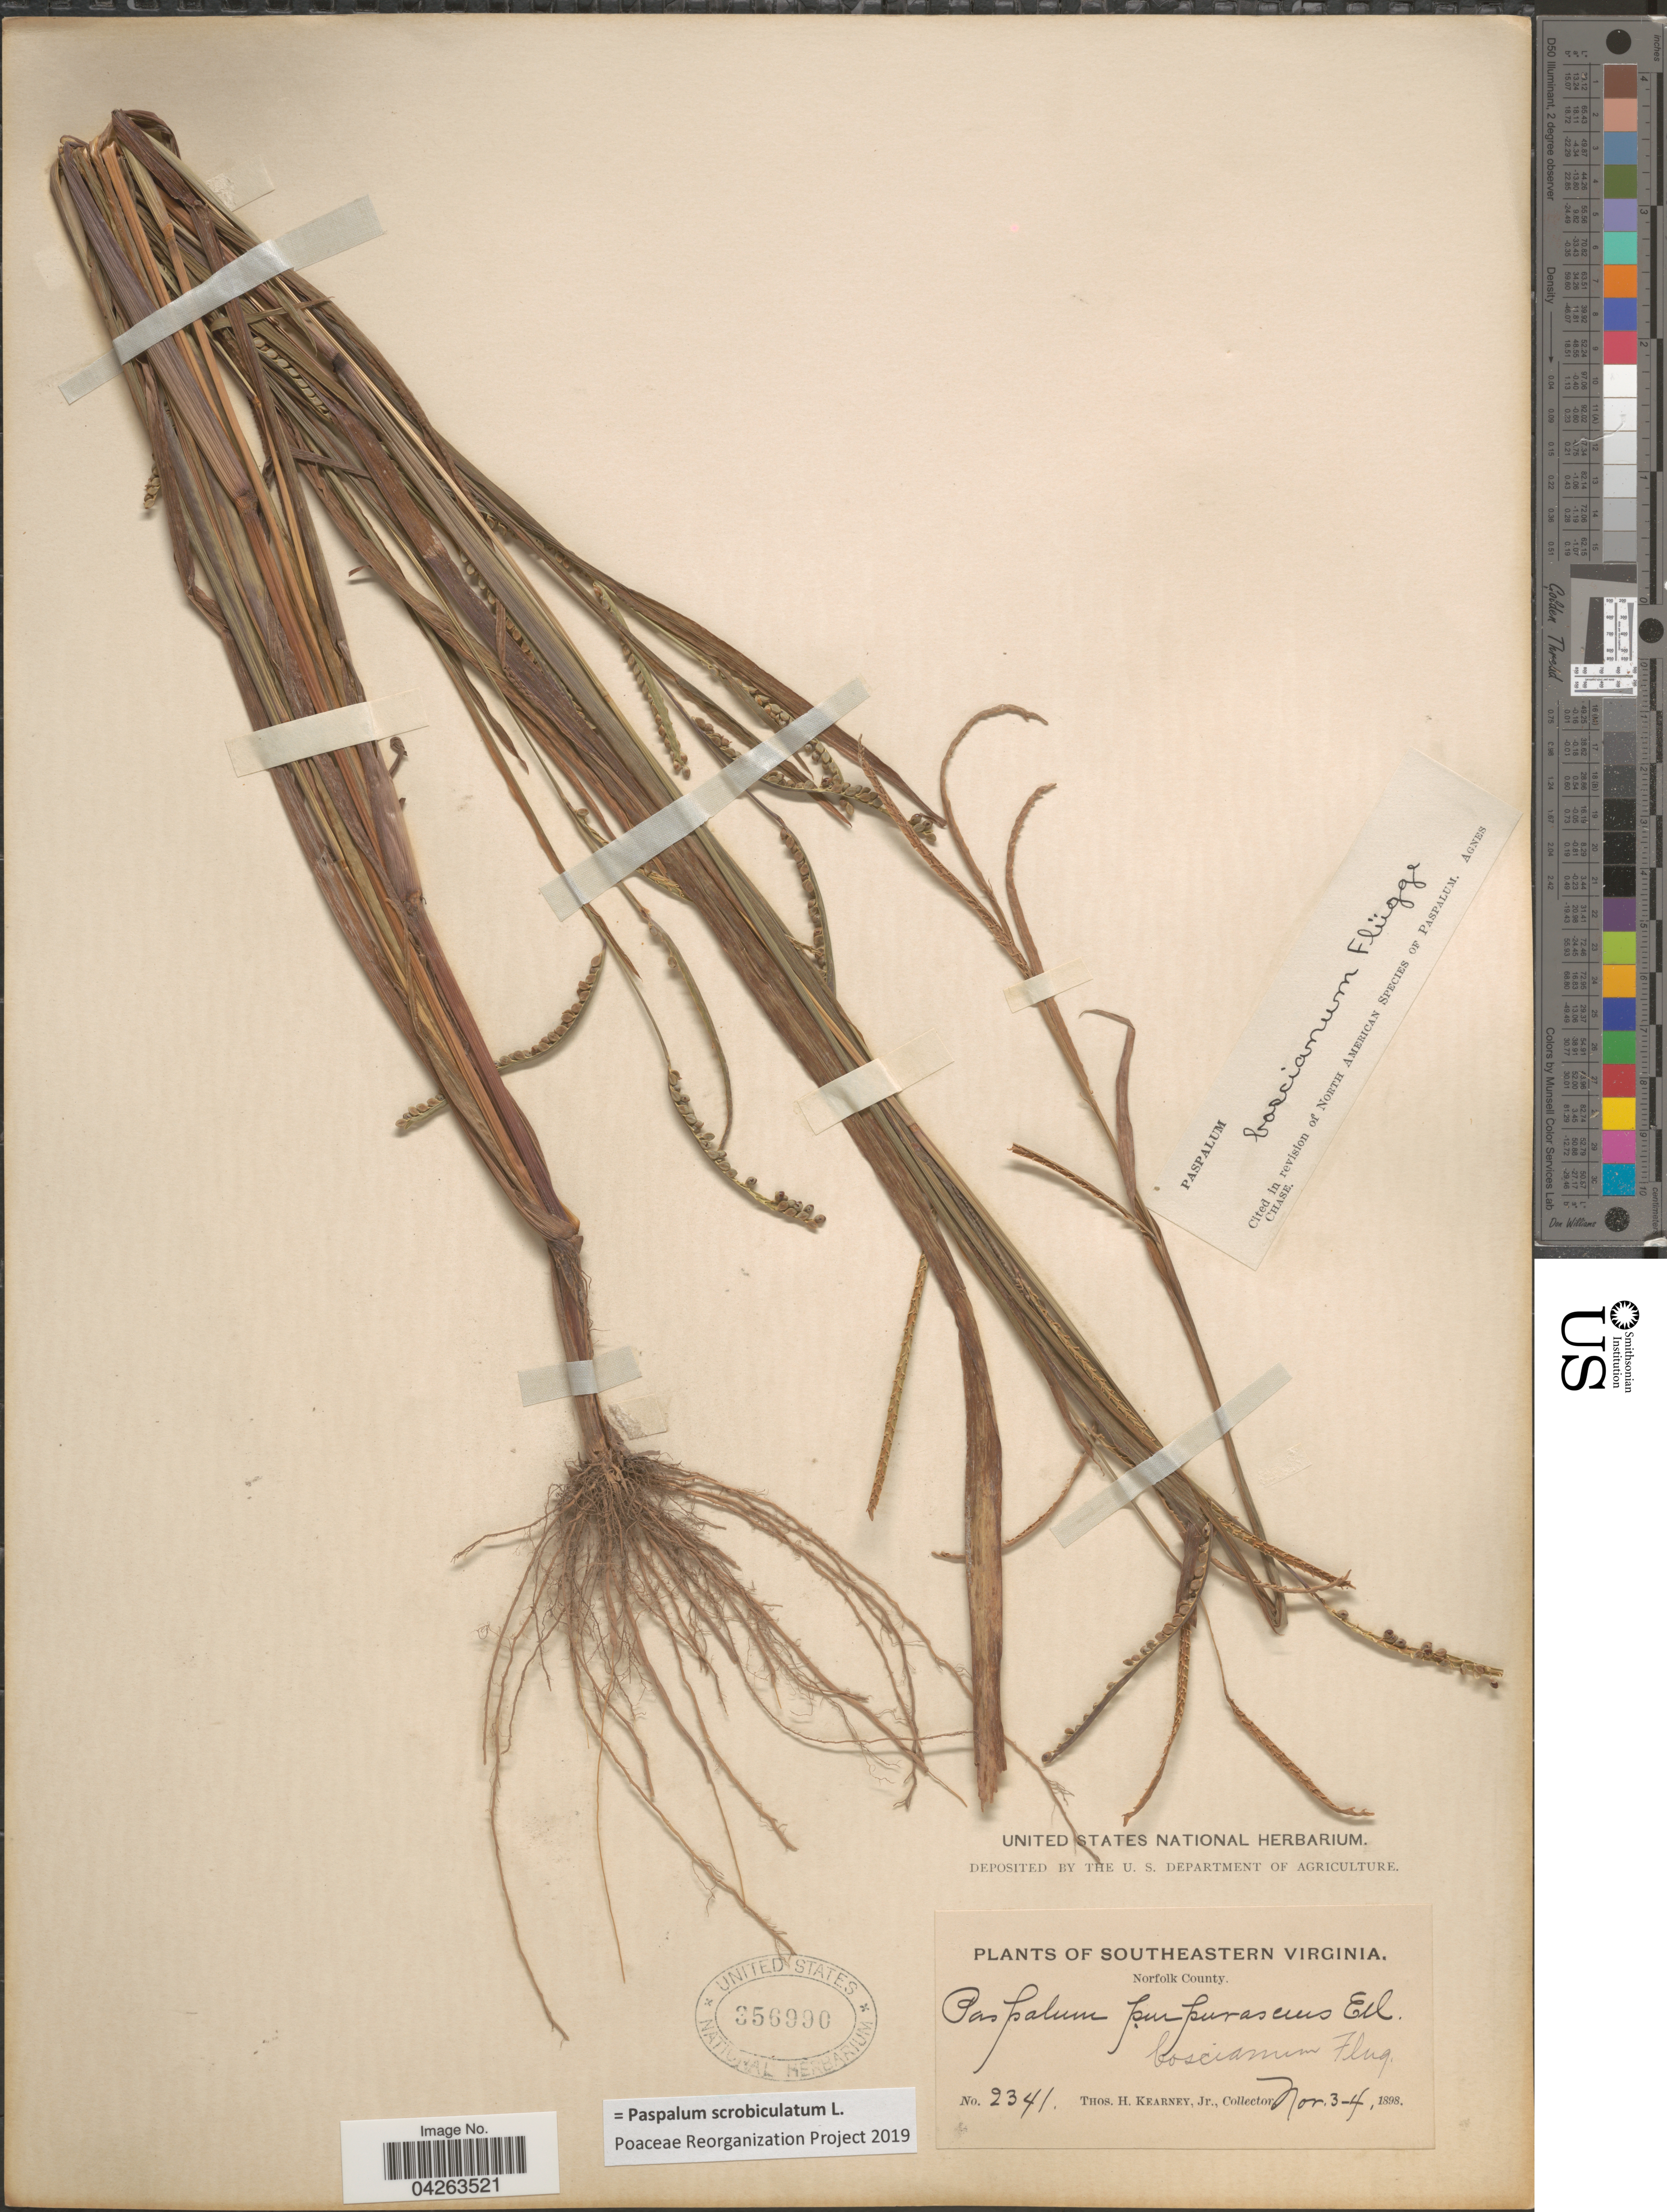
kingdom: Plantae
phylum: Tracheophyta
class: Liliopsida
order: Poales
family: Poaceae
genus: Paspalum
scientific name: Paspalum scrobiculatum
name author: L.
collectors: T. H. Kearney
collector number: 2341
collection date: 1898-11-03/1898-11-04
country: United States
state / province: Virginia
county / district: City of Norfolk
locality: Southeastern Virginia. Norfolk County.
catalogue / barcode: US 356990